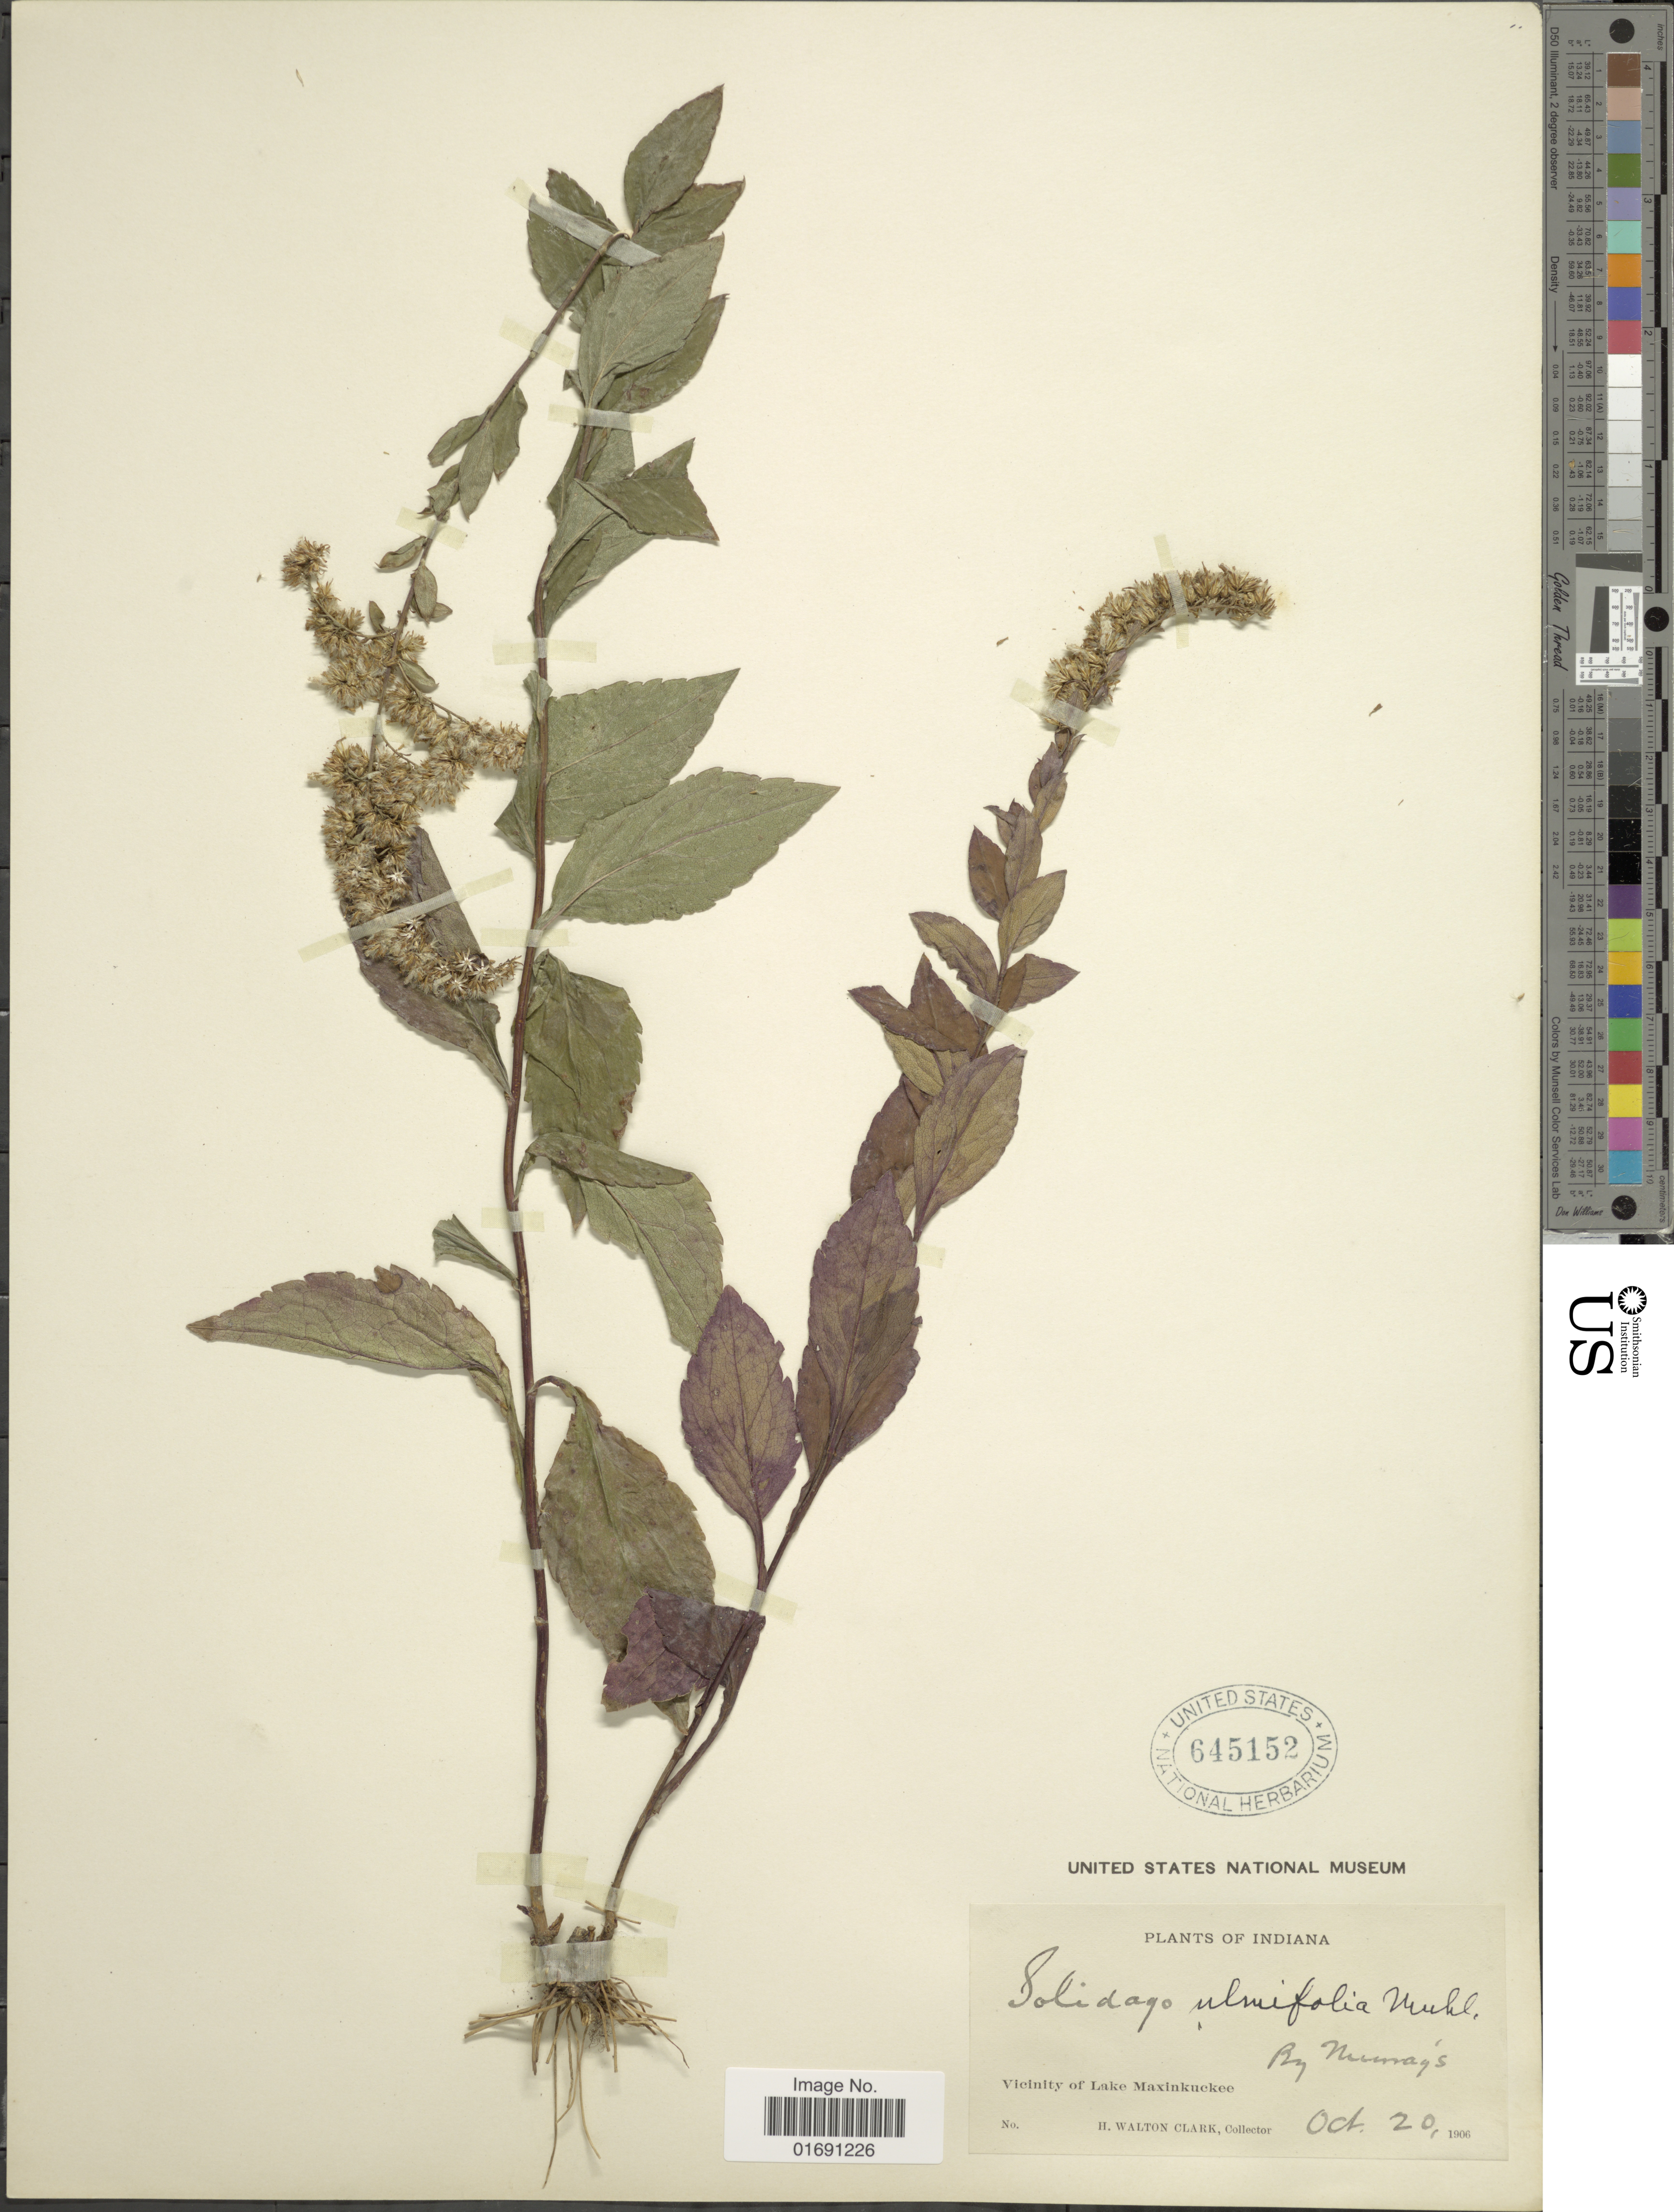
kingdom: Plantae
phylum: Tracheophyta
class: Magnoliopsida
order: Asterales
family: Asteraceae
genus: Solidago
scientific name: Solidago ulmifolia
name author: Muhl. ex Willd.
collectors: H. W. Clark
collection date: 1906-10-20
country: United States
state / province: Indiana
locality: Vicinity of Lake Maxinkuckee, By Nurray's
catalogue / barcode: US 645152